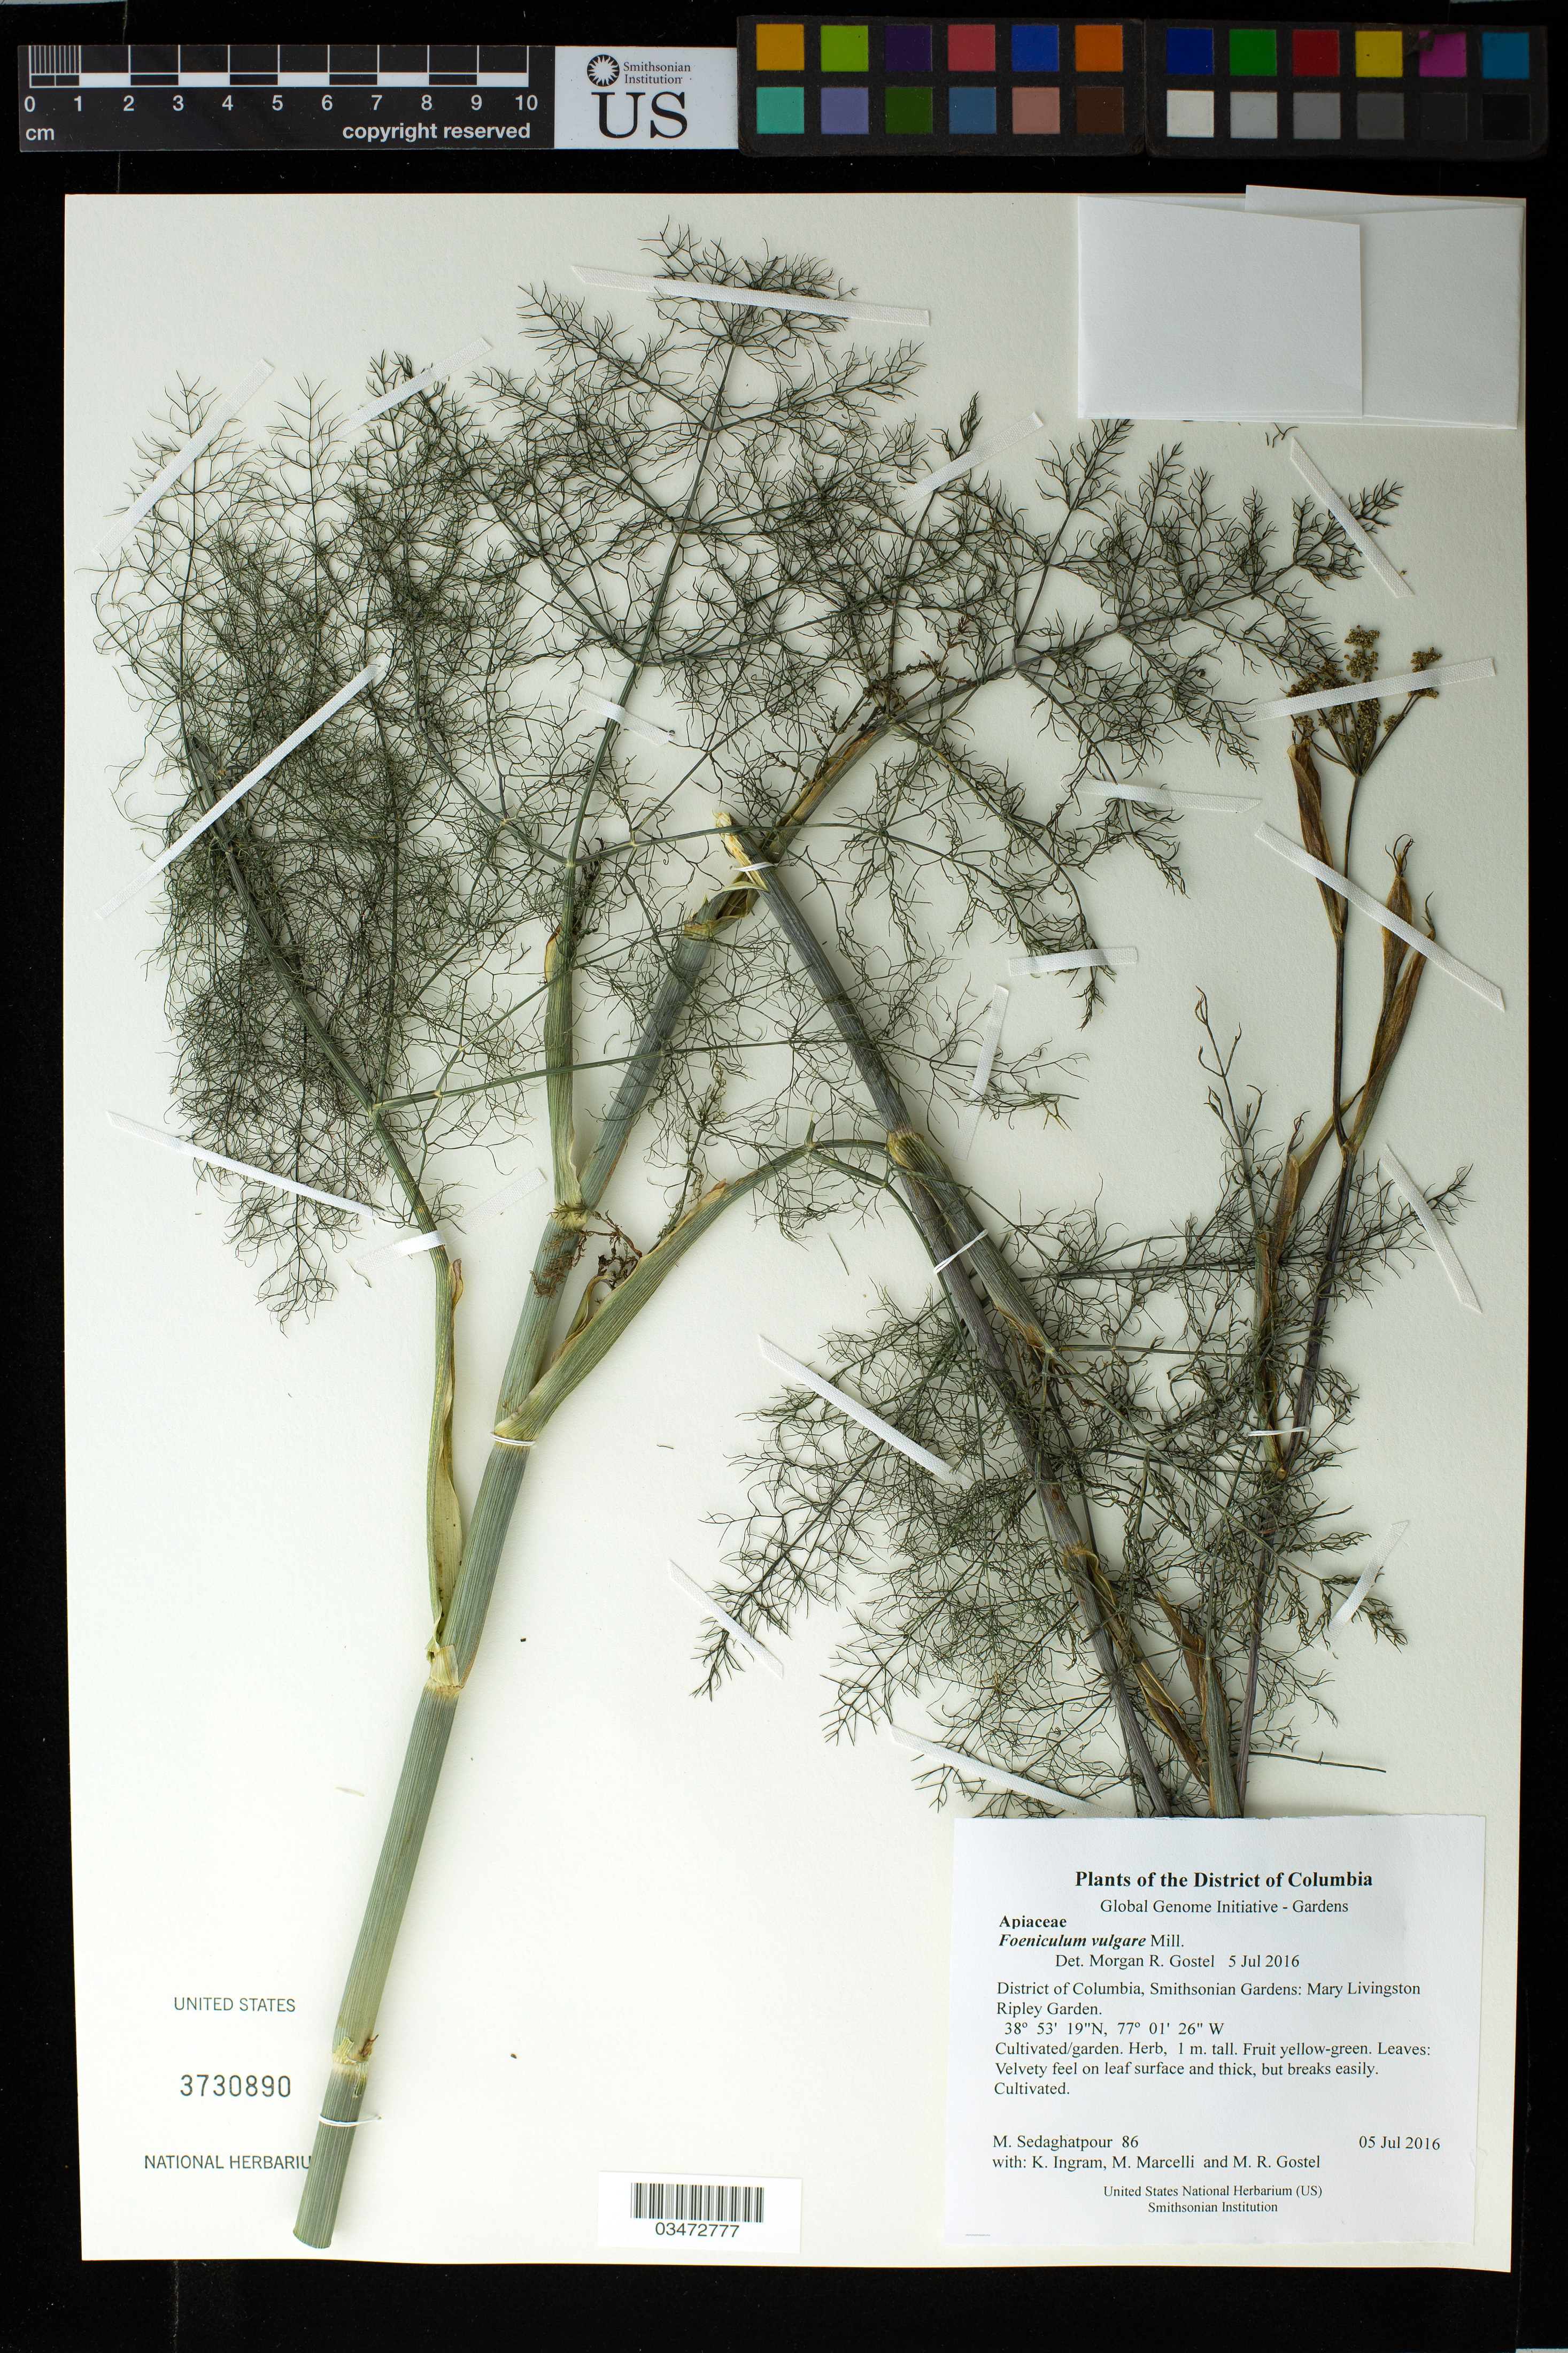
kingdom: Plantae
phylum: Tracheophyta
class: Magnoliopsida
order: Apiales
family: Apiaceae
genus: Foeniculum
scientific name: Foeniculum vulgare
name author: Mill.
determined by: Gostel, Morgan R., (BRIT), Botanical Research Institute of Texas (UNITED STATES)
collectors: M. Sedaghatpour, K. S. Ingram, M. Marcelli & M. R. Gostel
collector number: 86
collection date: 2016-07-05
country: United States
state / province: District of Columbia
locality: Smithsonian Gardens: Mary Livingston Ripley Garden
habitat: Cultivated/garden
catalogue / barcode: US 3730890